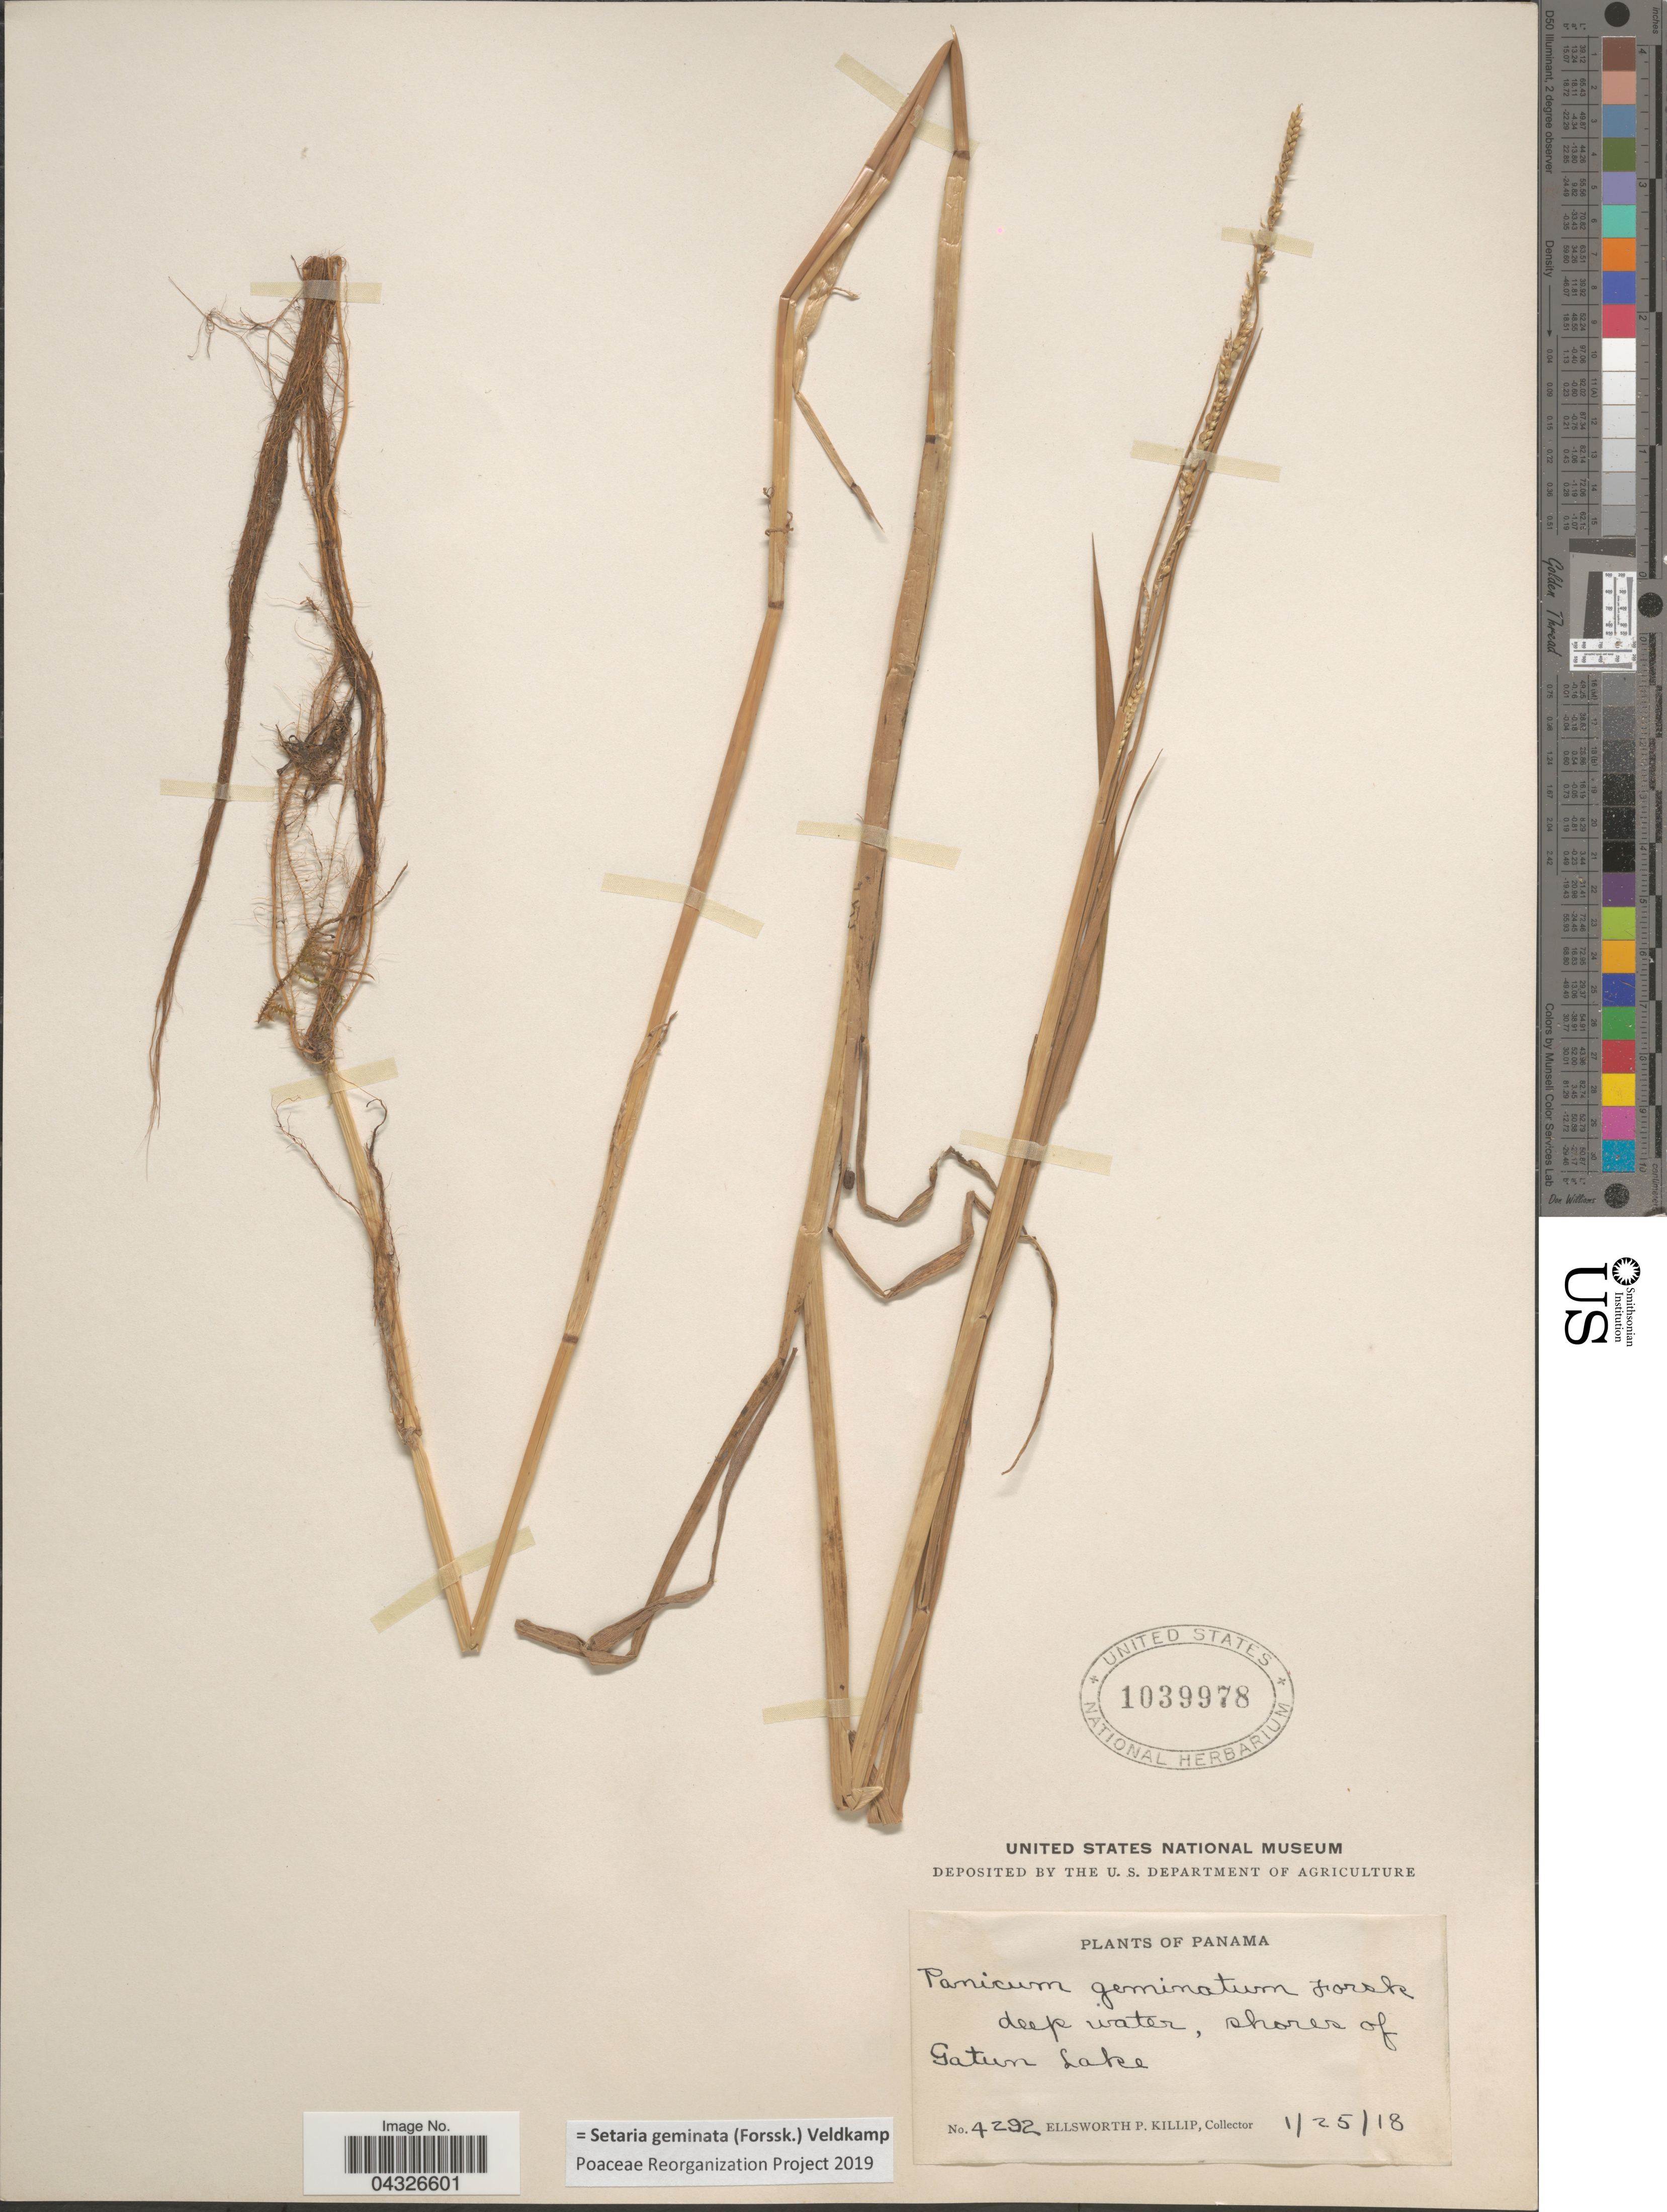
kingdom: Plantae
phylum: Tracheophyta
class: Liliopsida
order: Poales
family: Poaceae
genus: Setaria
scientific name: Setaria geminata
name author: (Forssk.) Veldkamp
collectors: E. P. Killip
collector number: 4292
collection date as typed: Transcribed d/m/y: 25/1/18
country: Panama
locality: Deep water, shores of Gatun Lake.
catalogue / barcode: US 1039978